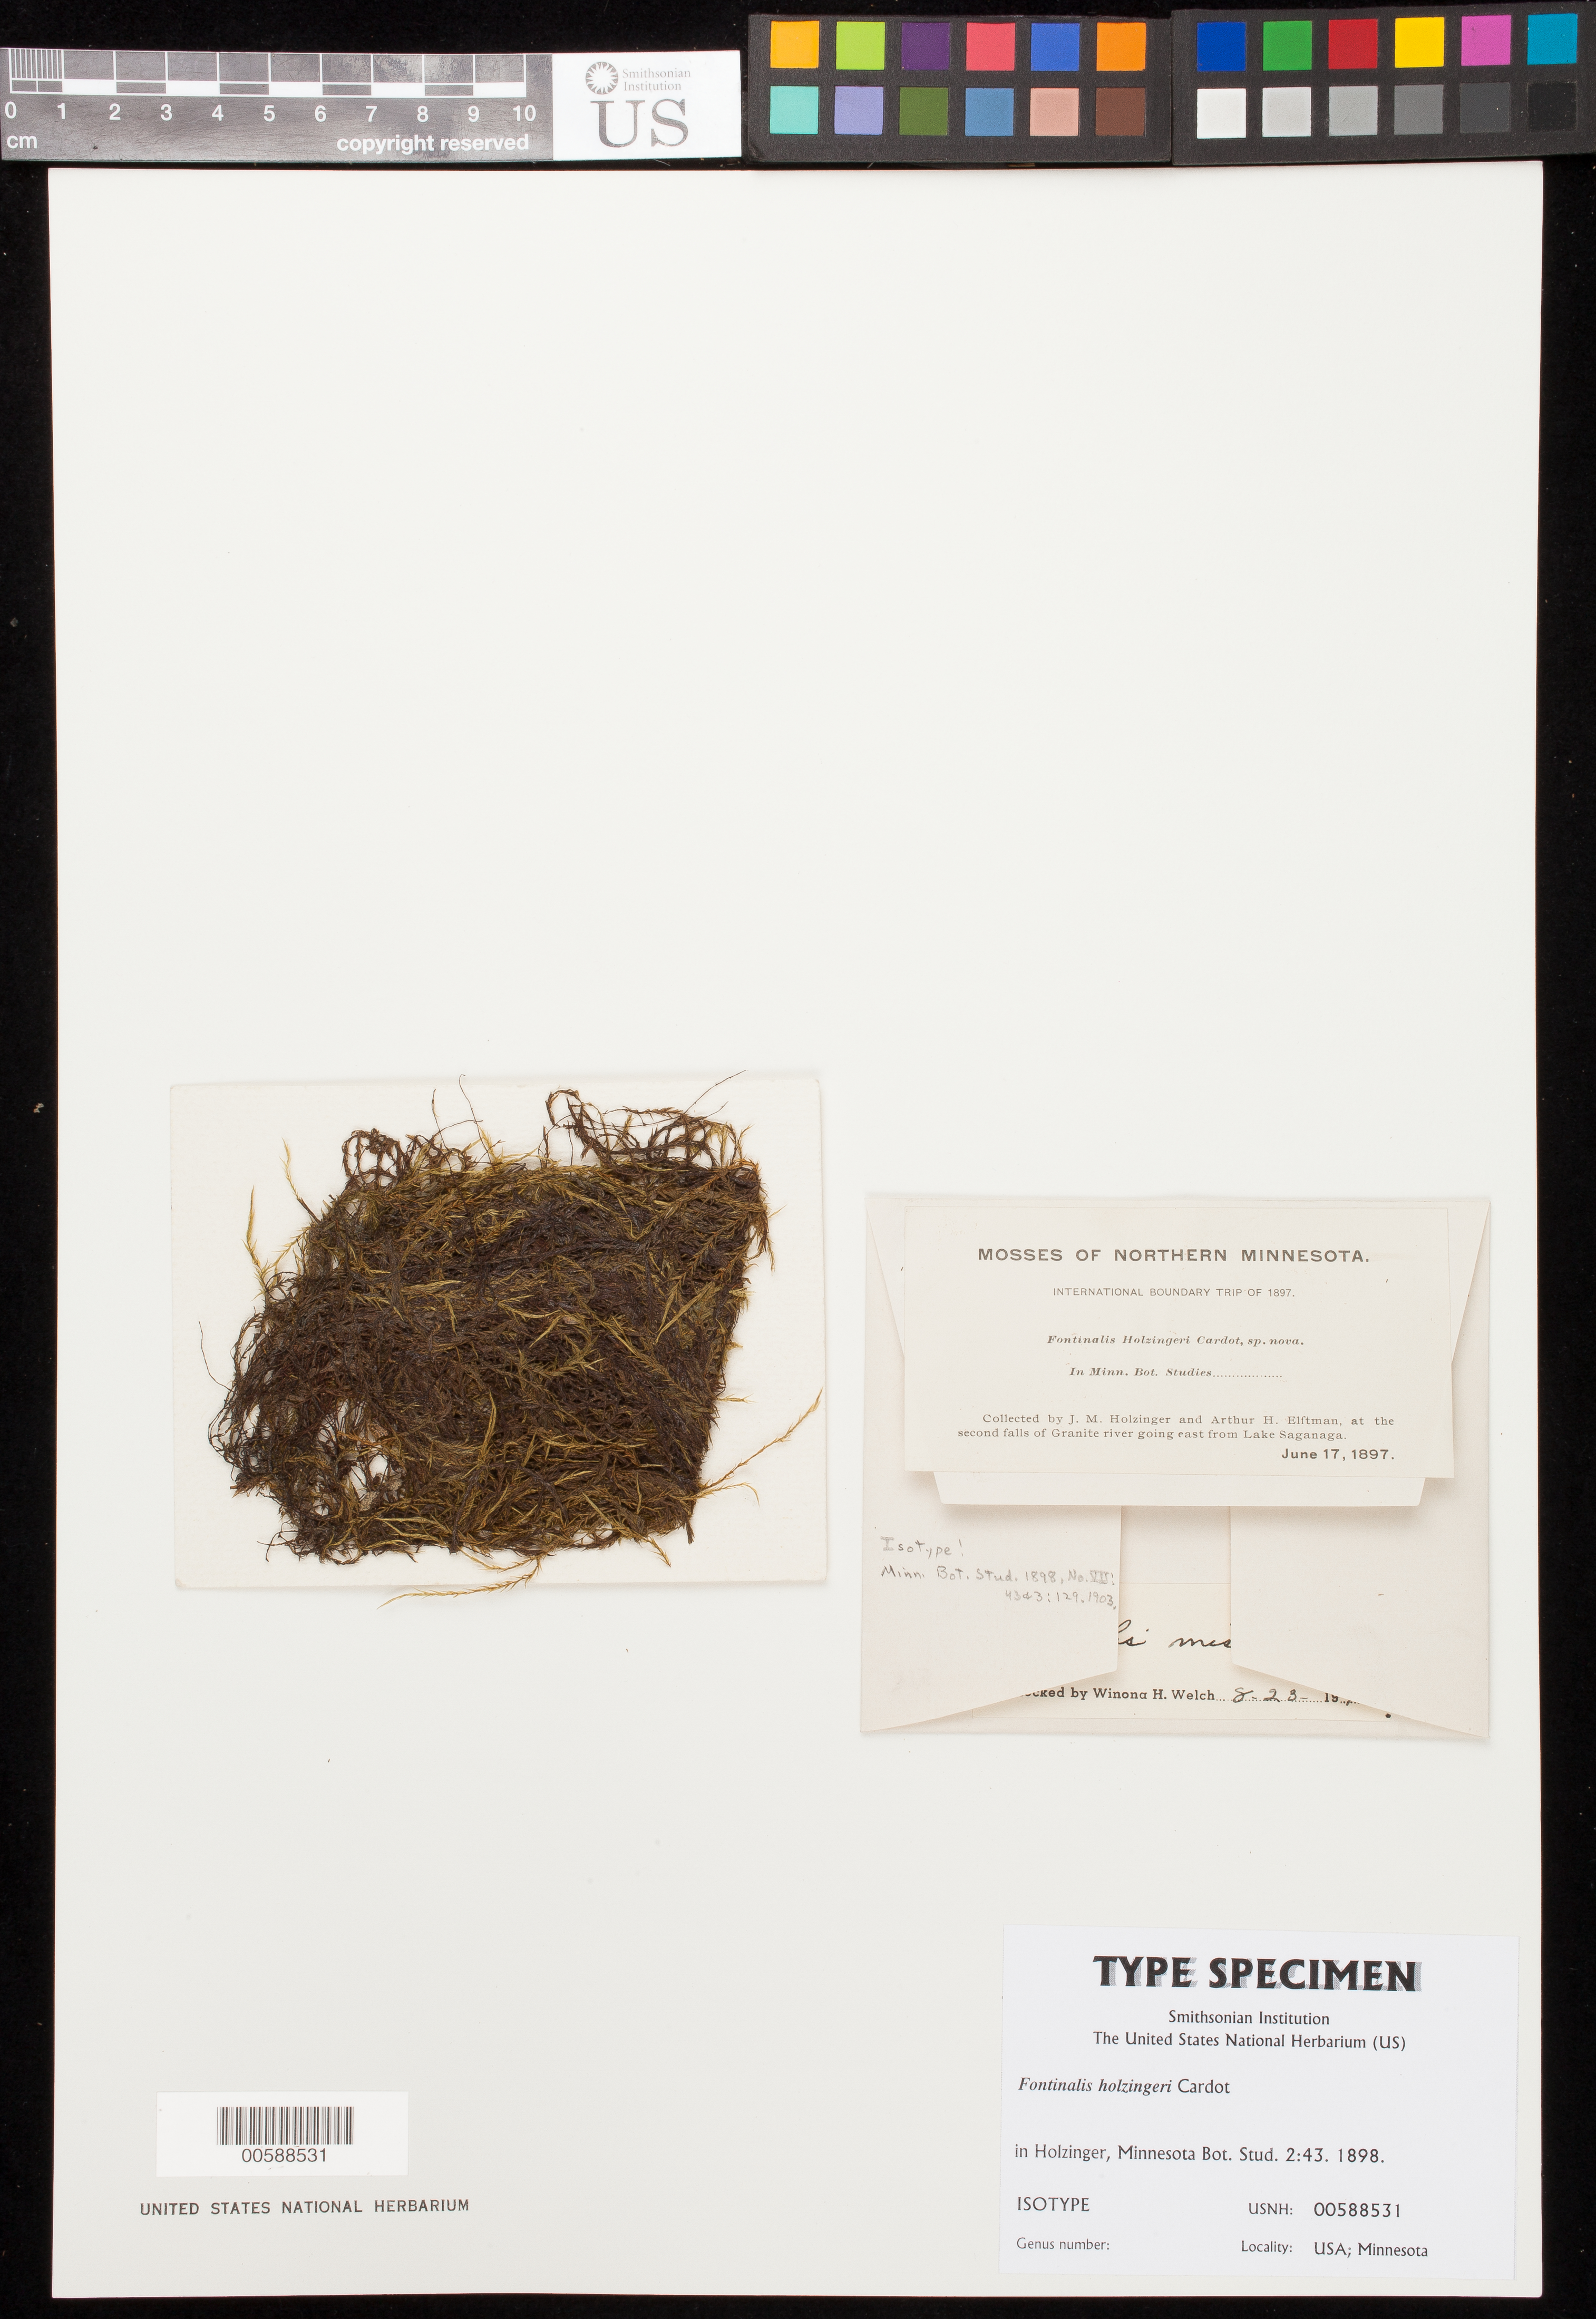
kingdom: Plantae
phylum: Bryophyta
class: Bryopsida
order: Hypnales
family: Fontinalaceae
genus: Fontinalis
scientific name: Fontinalis holzingeri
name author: Cardot in Holz.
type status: Isotype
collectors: J. M. Holzinger & A. Elftman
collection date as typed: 17 Jun 1897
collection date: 1897-06-17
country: United States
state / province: Minnesota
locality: Second falls of Granite River going E from Lake Saganaga.